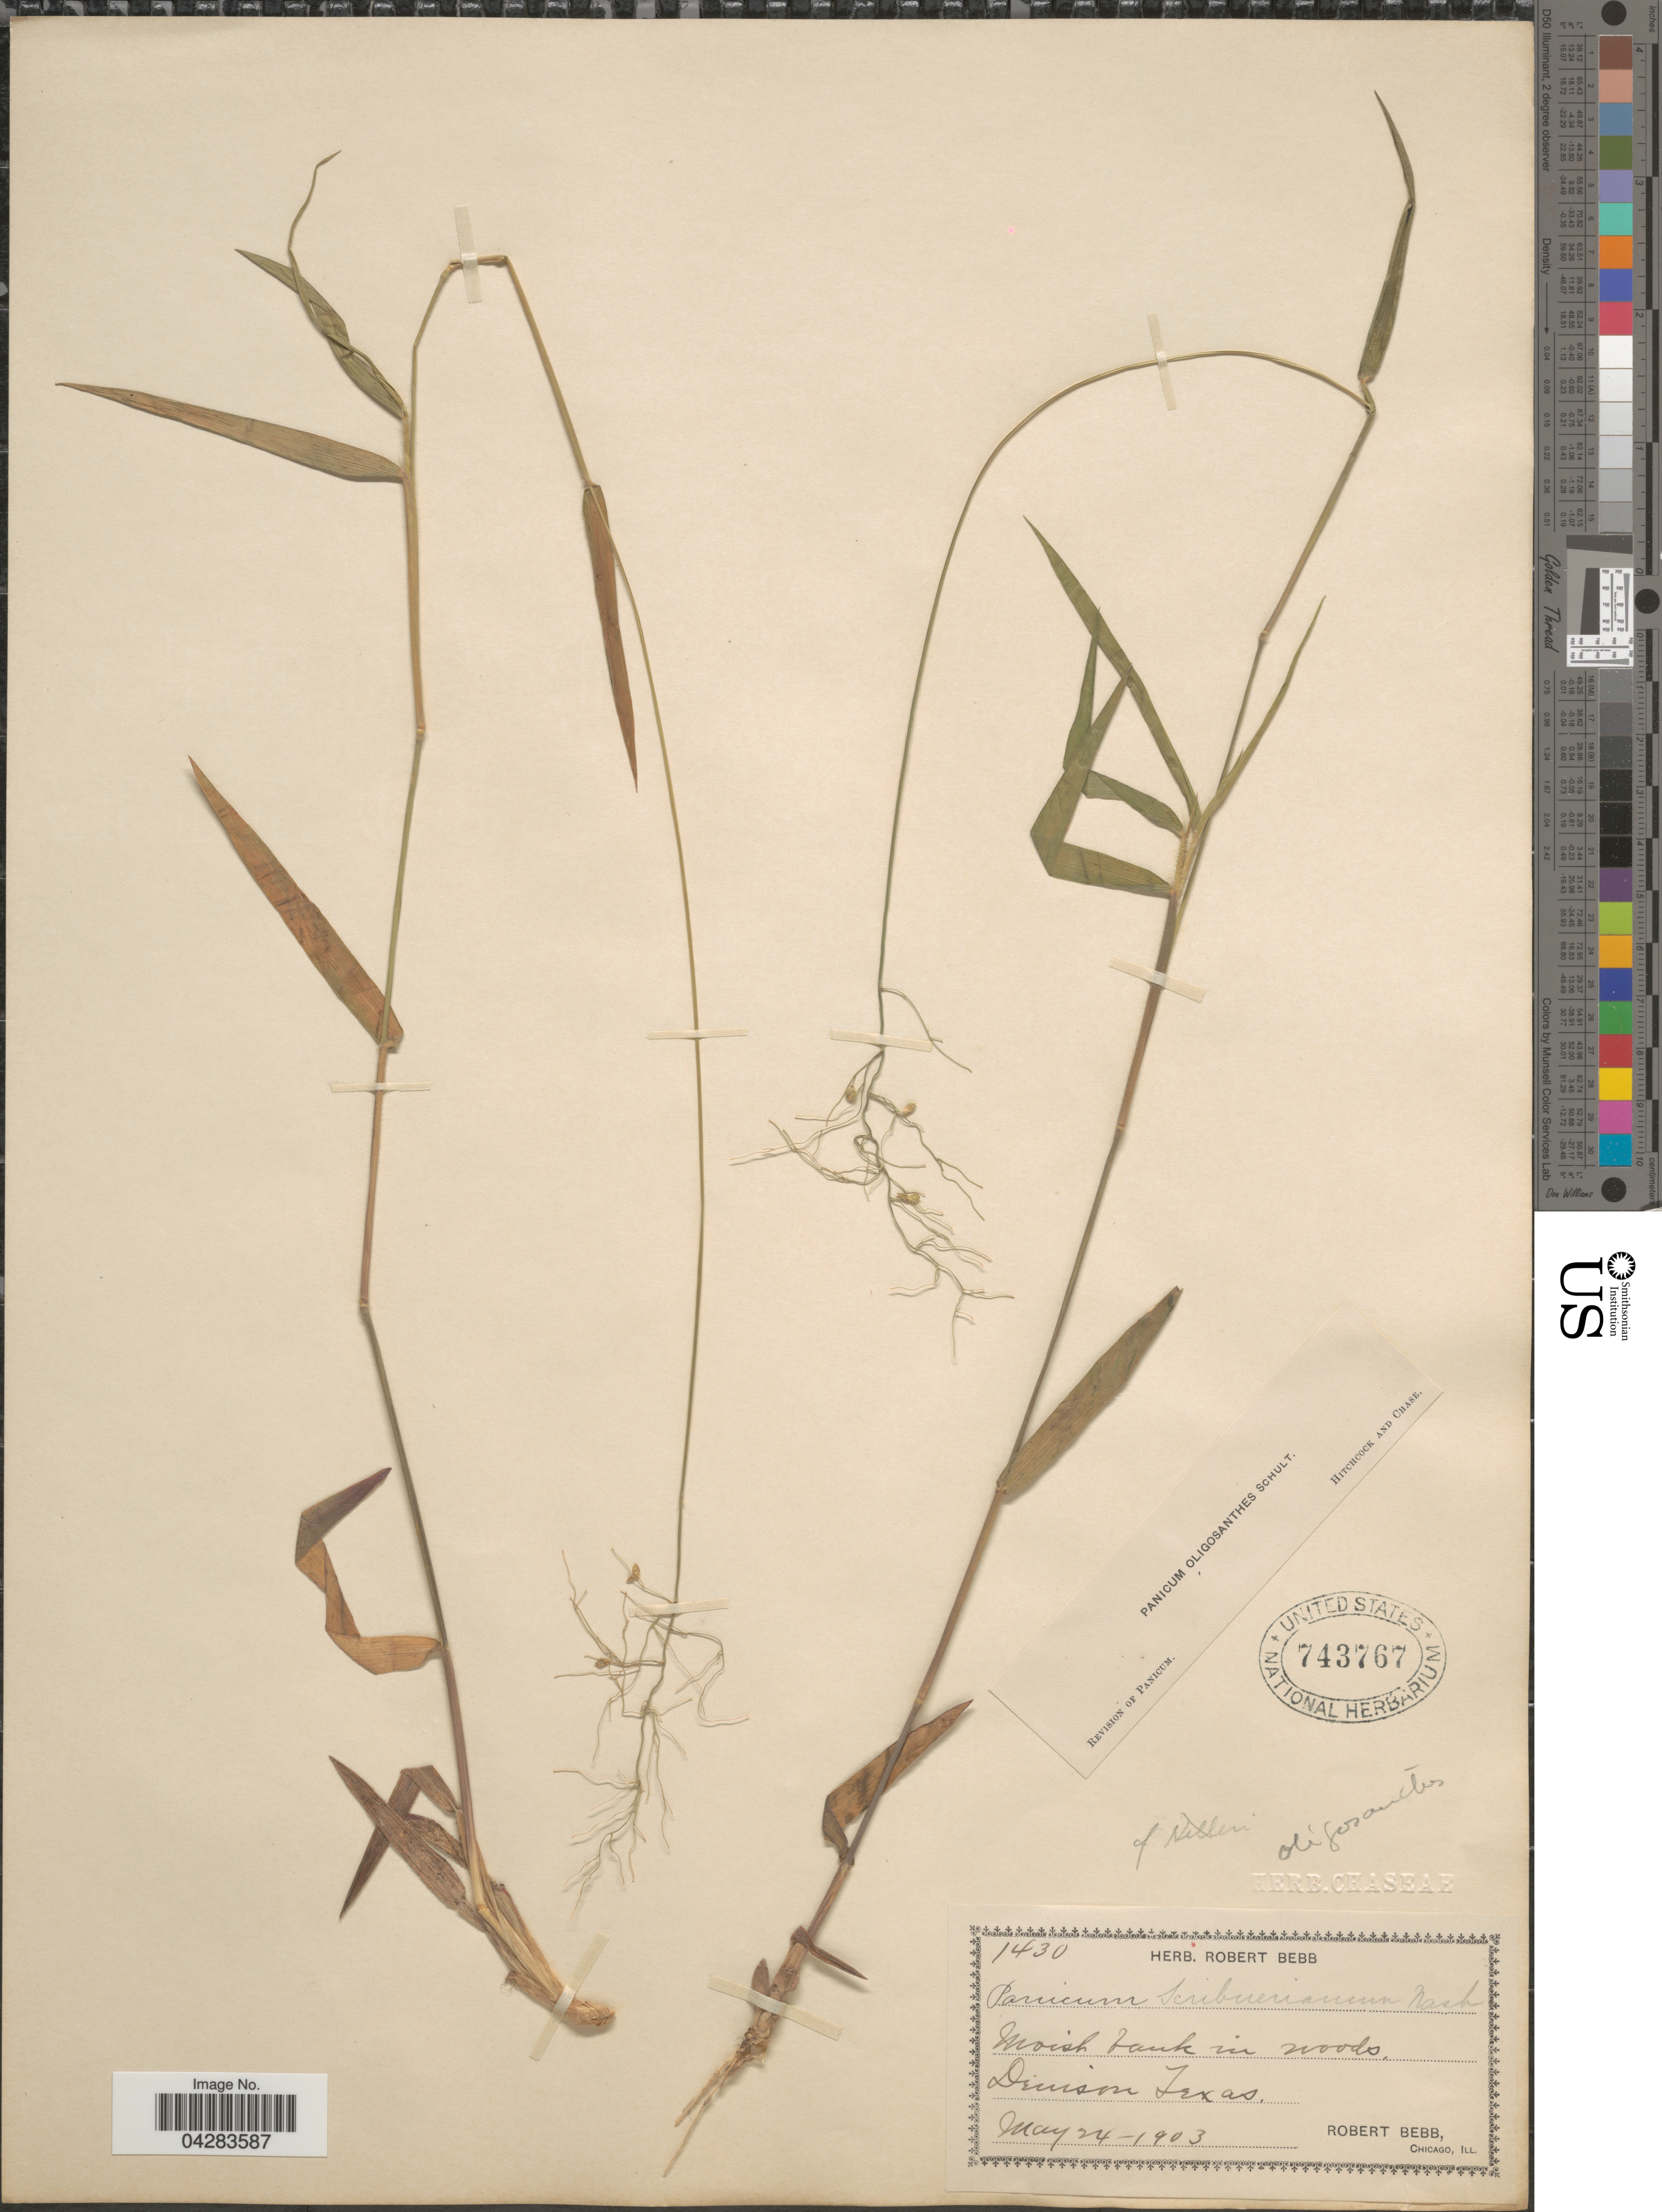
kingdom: Plantae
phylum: Tracheophyta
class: Liliopsida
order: Poales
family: Poaceae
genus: Dichanthelium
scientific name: Dichanthelium oligosanthes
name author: (Schult.) Gould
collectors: R. Bebb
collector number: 1430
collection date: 1903-05-24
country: United States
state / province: Texas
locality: Denison.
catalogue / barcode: US 743767